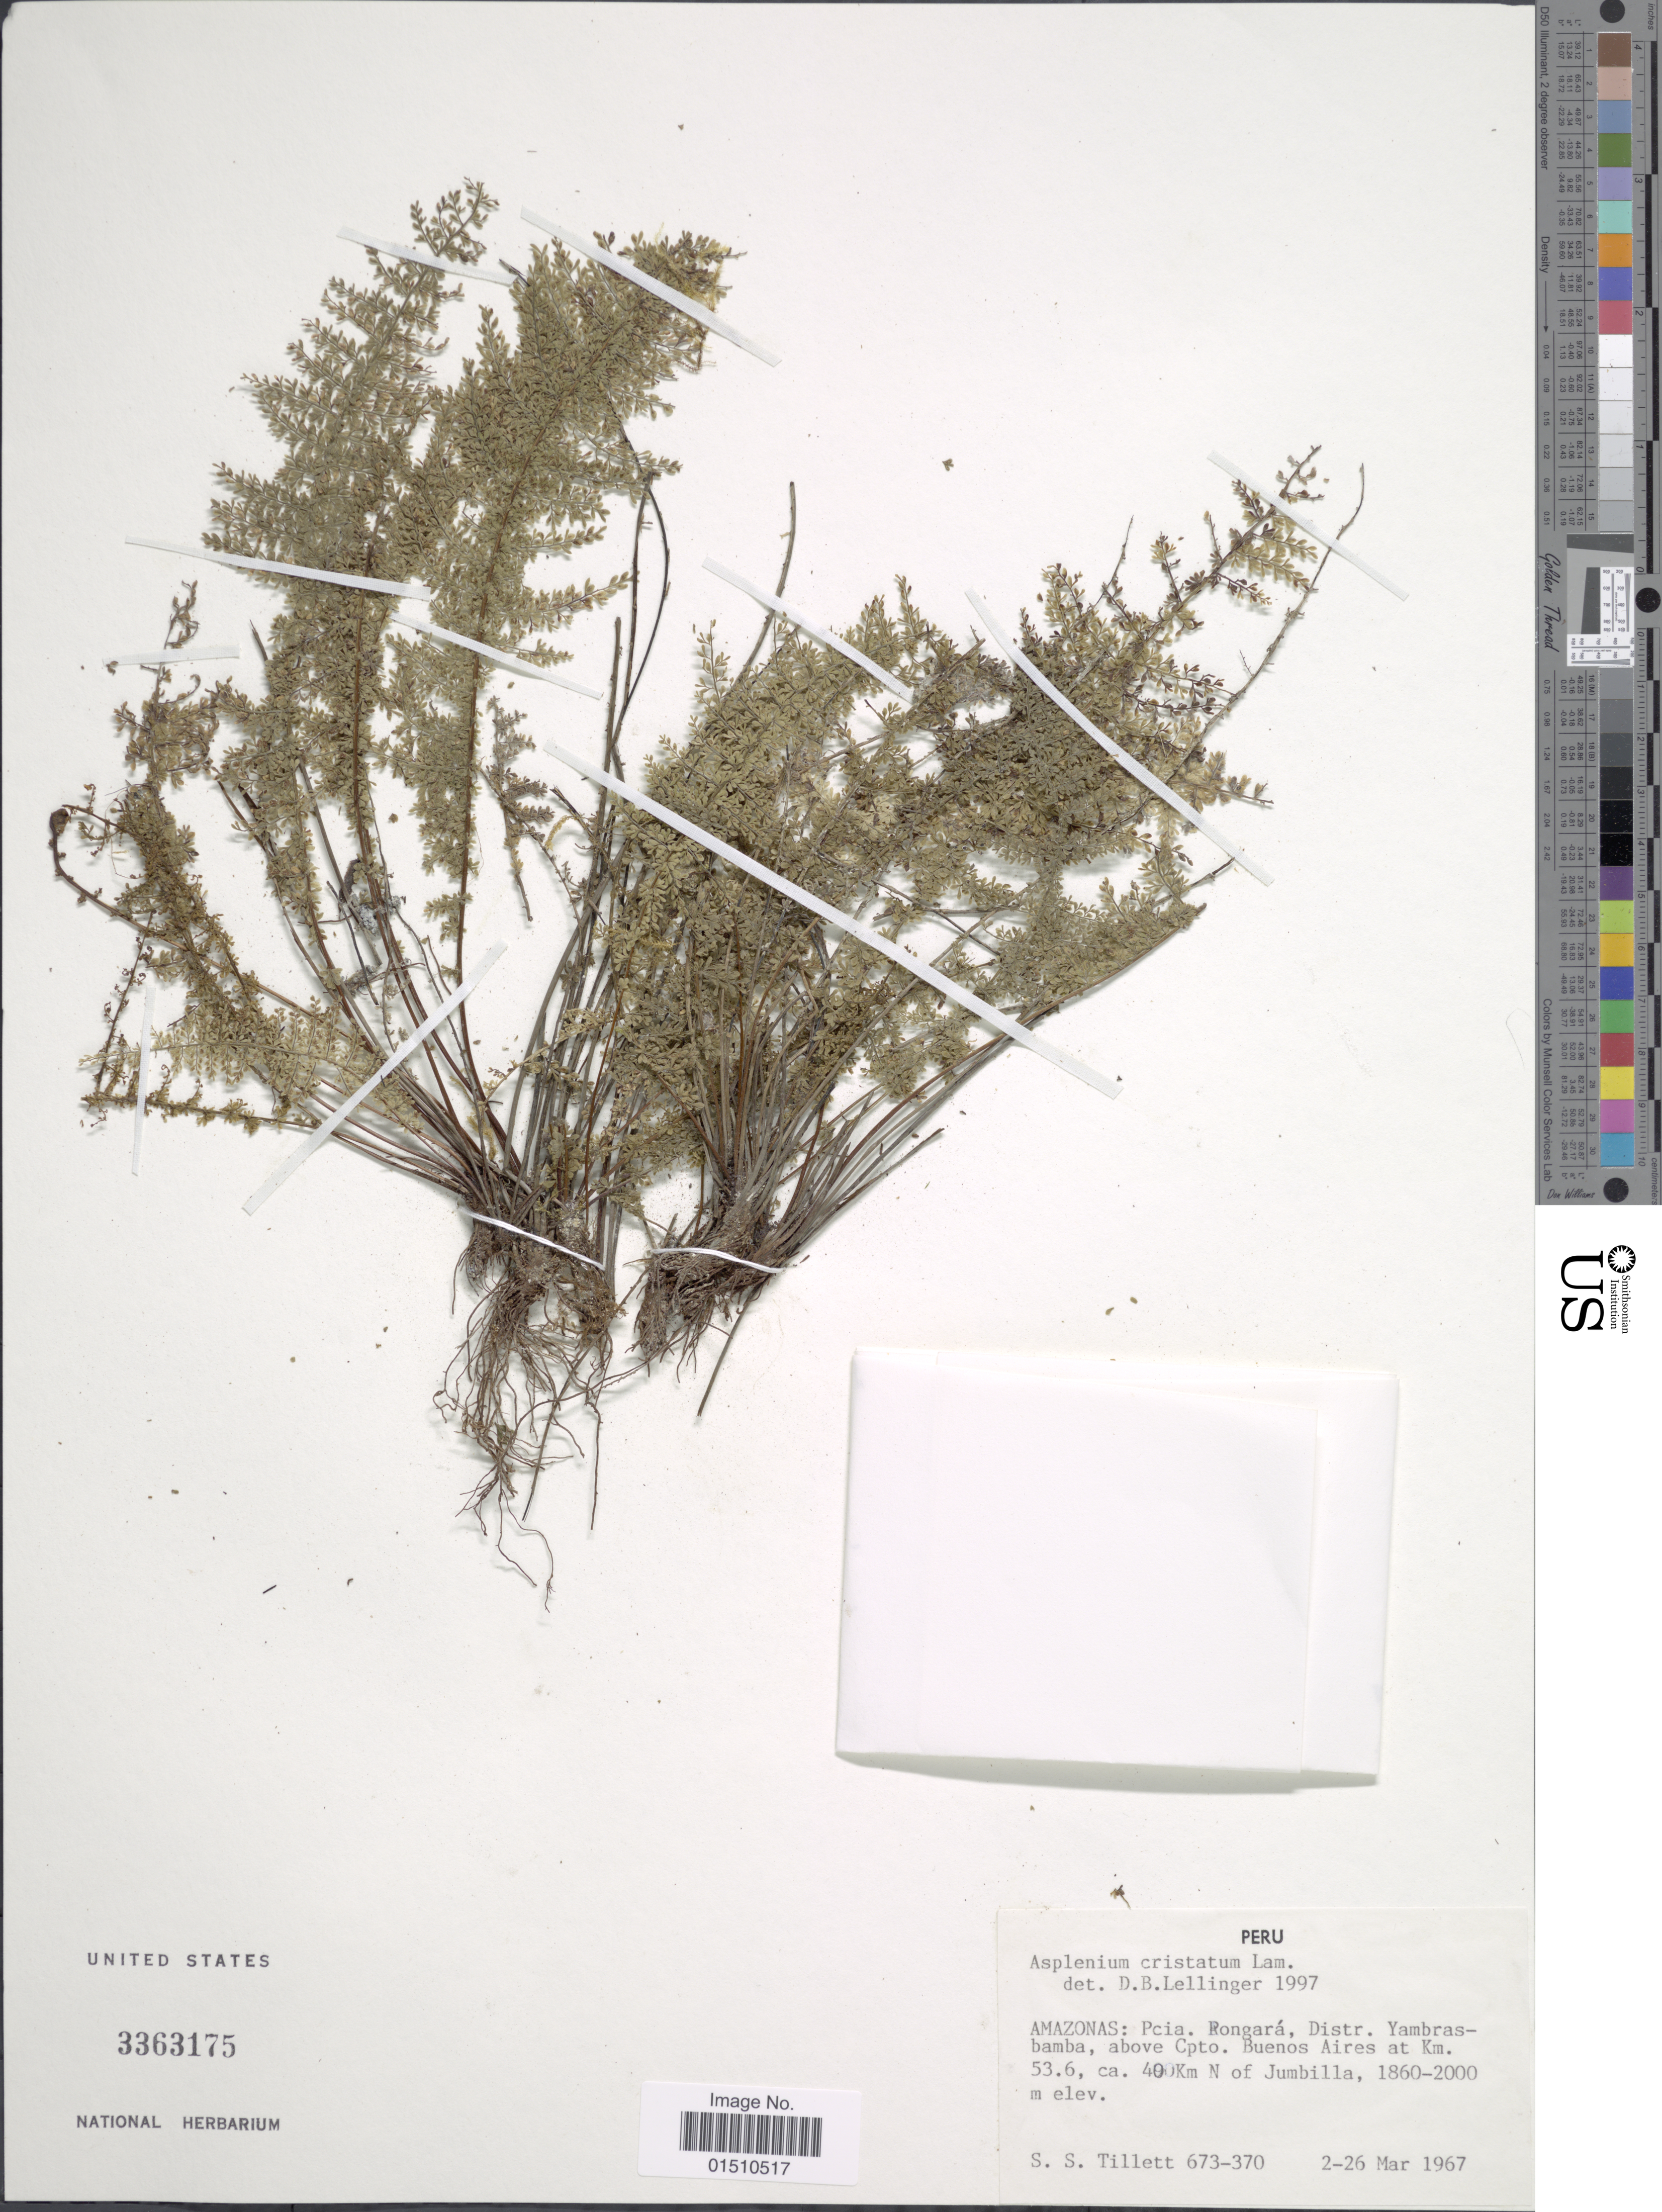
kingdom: Plantae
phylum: Tracheophyta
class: Polypodiopsida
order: Polypodiales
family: Aspleniaceae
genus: Asplenium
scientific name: Asplenium cuneatum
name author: Lam.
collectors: S. Tillett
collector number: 673-370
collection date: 1967-03-02/1967-03-26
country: Peru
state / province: Amazonas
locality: Peru, Amazonas: pcia.. Rongará, Distr. Yambrasbamba, above Cpto. Buenos Aires at Km. 53.6, ca. 40Km. N. of Jumbilla.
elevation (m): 1860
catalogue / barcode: US 3363175